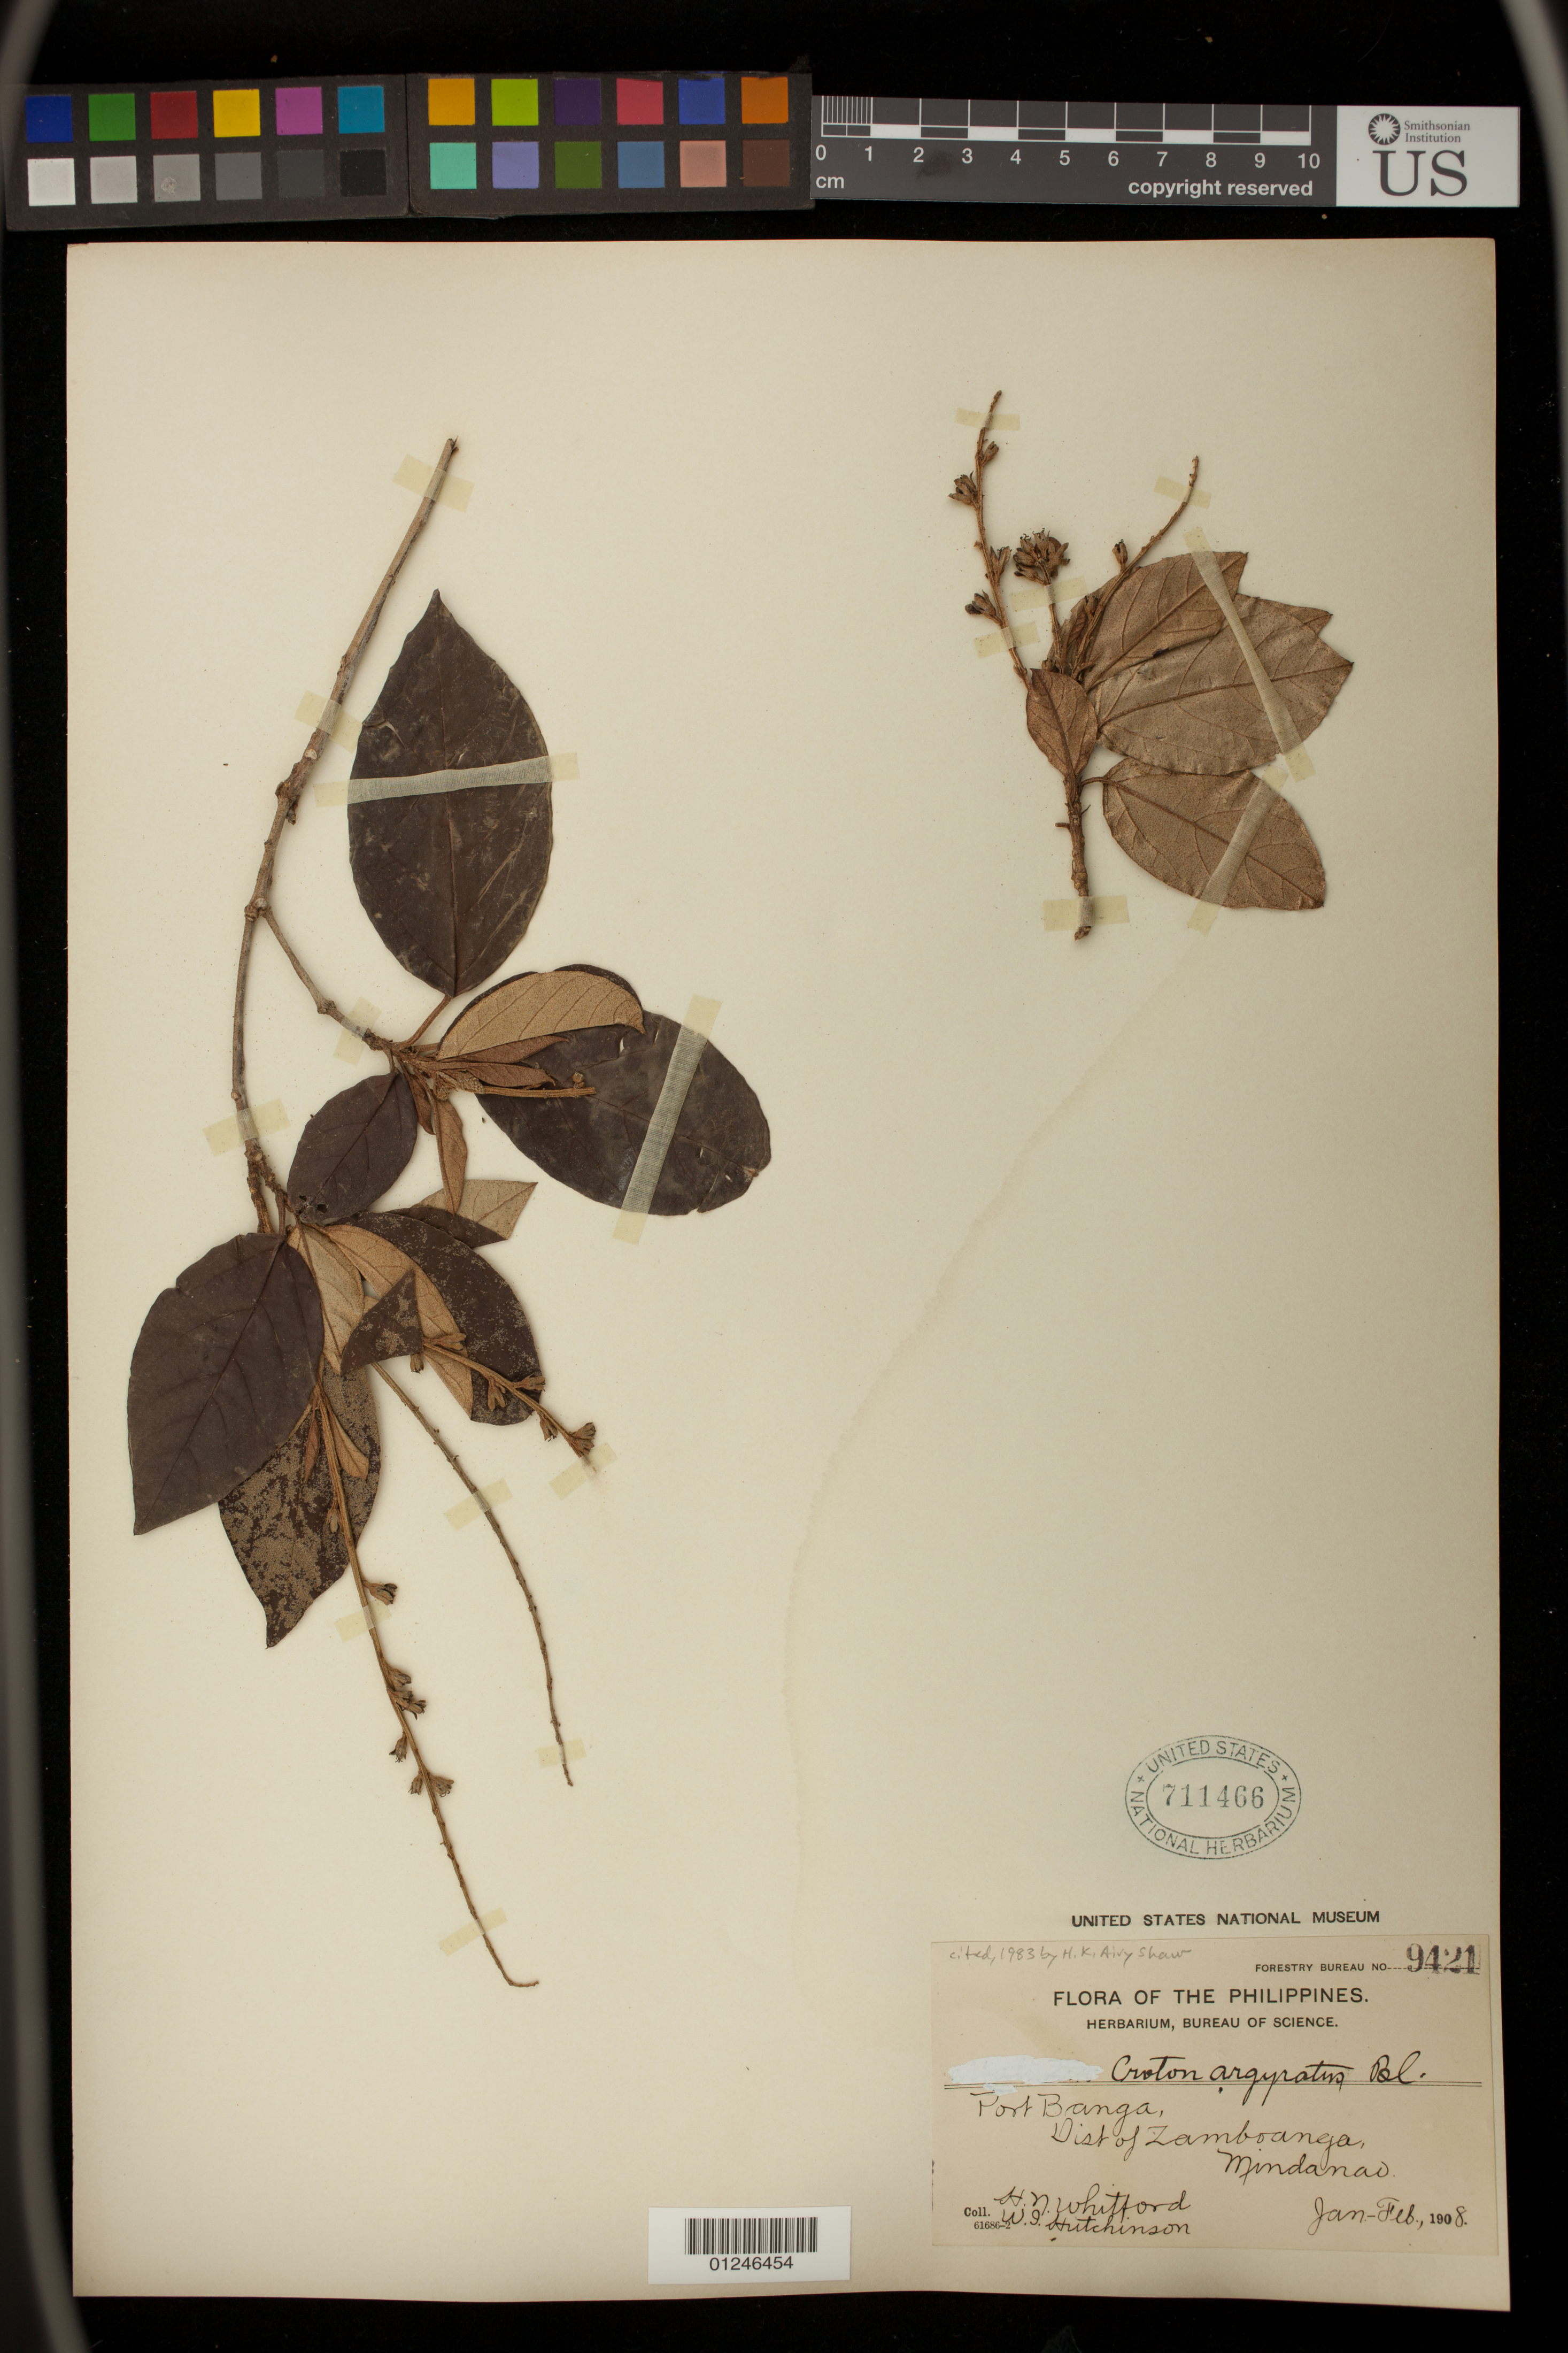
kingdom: Plantae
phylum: Tracheophyta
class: Magnoliopsida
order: Malpighiales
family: Euphorbiaceae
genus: Croton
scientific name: Croton argyratus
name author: Blume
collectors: H. N. Whitford & W. I. Hutchinson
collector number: Forestry Bureau 9421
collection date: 1908-01-01/1908-02-01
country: Philippines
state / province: Zamboanga Peninsula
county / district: Zamboanga del Sur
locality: Port Branga, Dist of Zamboanga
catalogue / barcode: US 711466